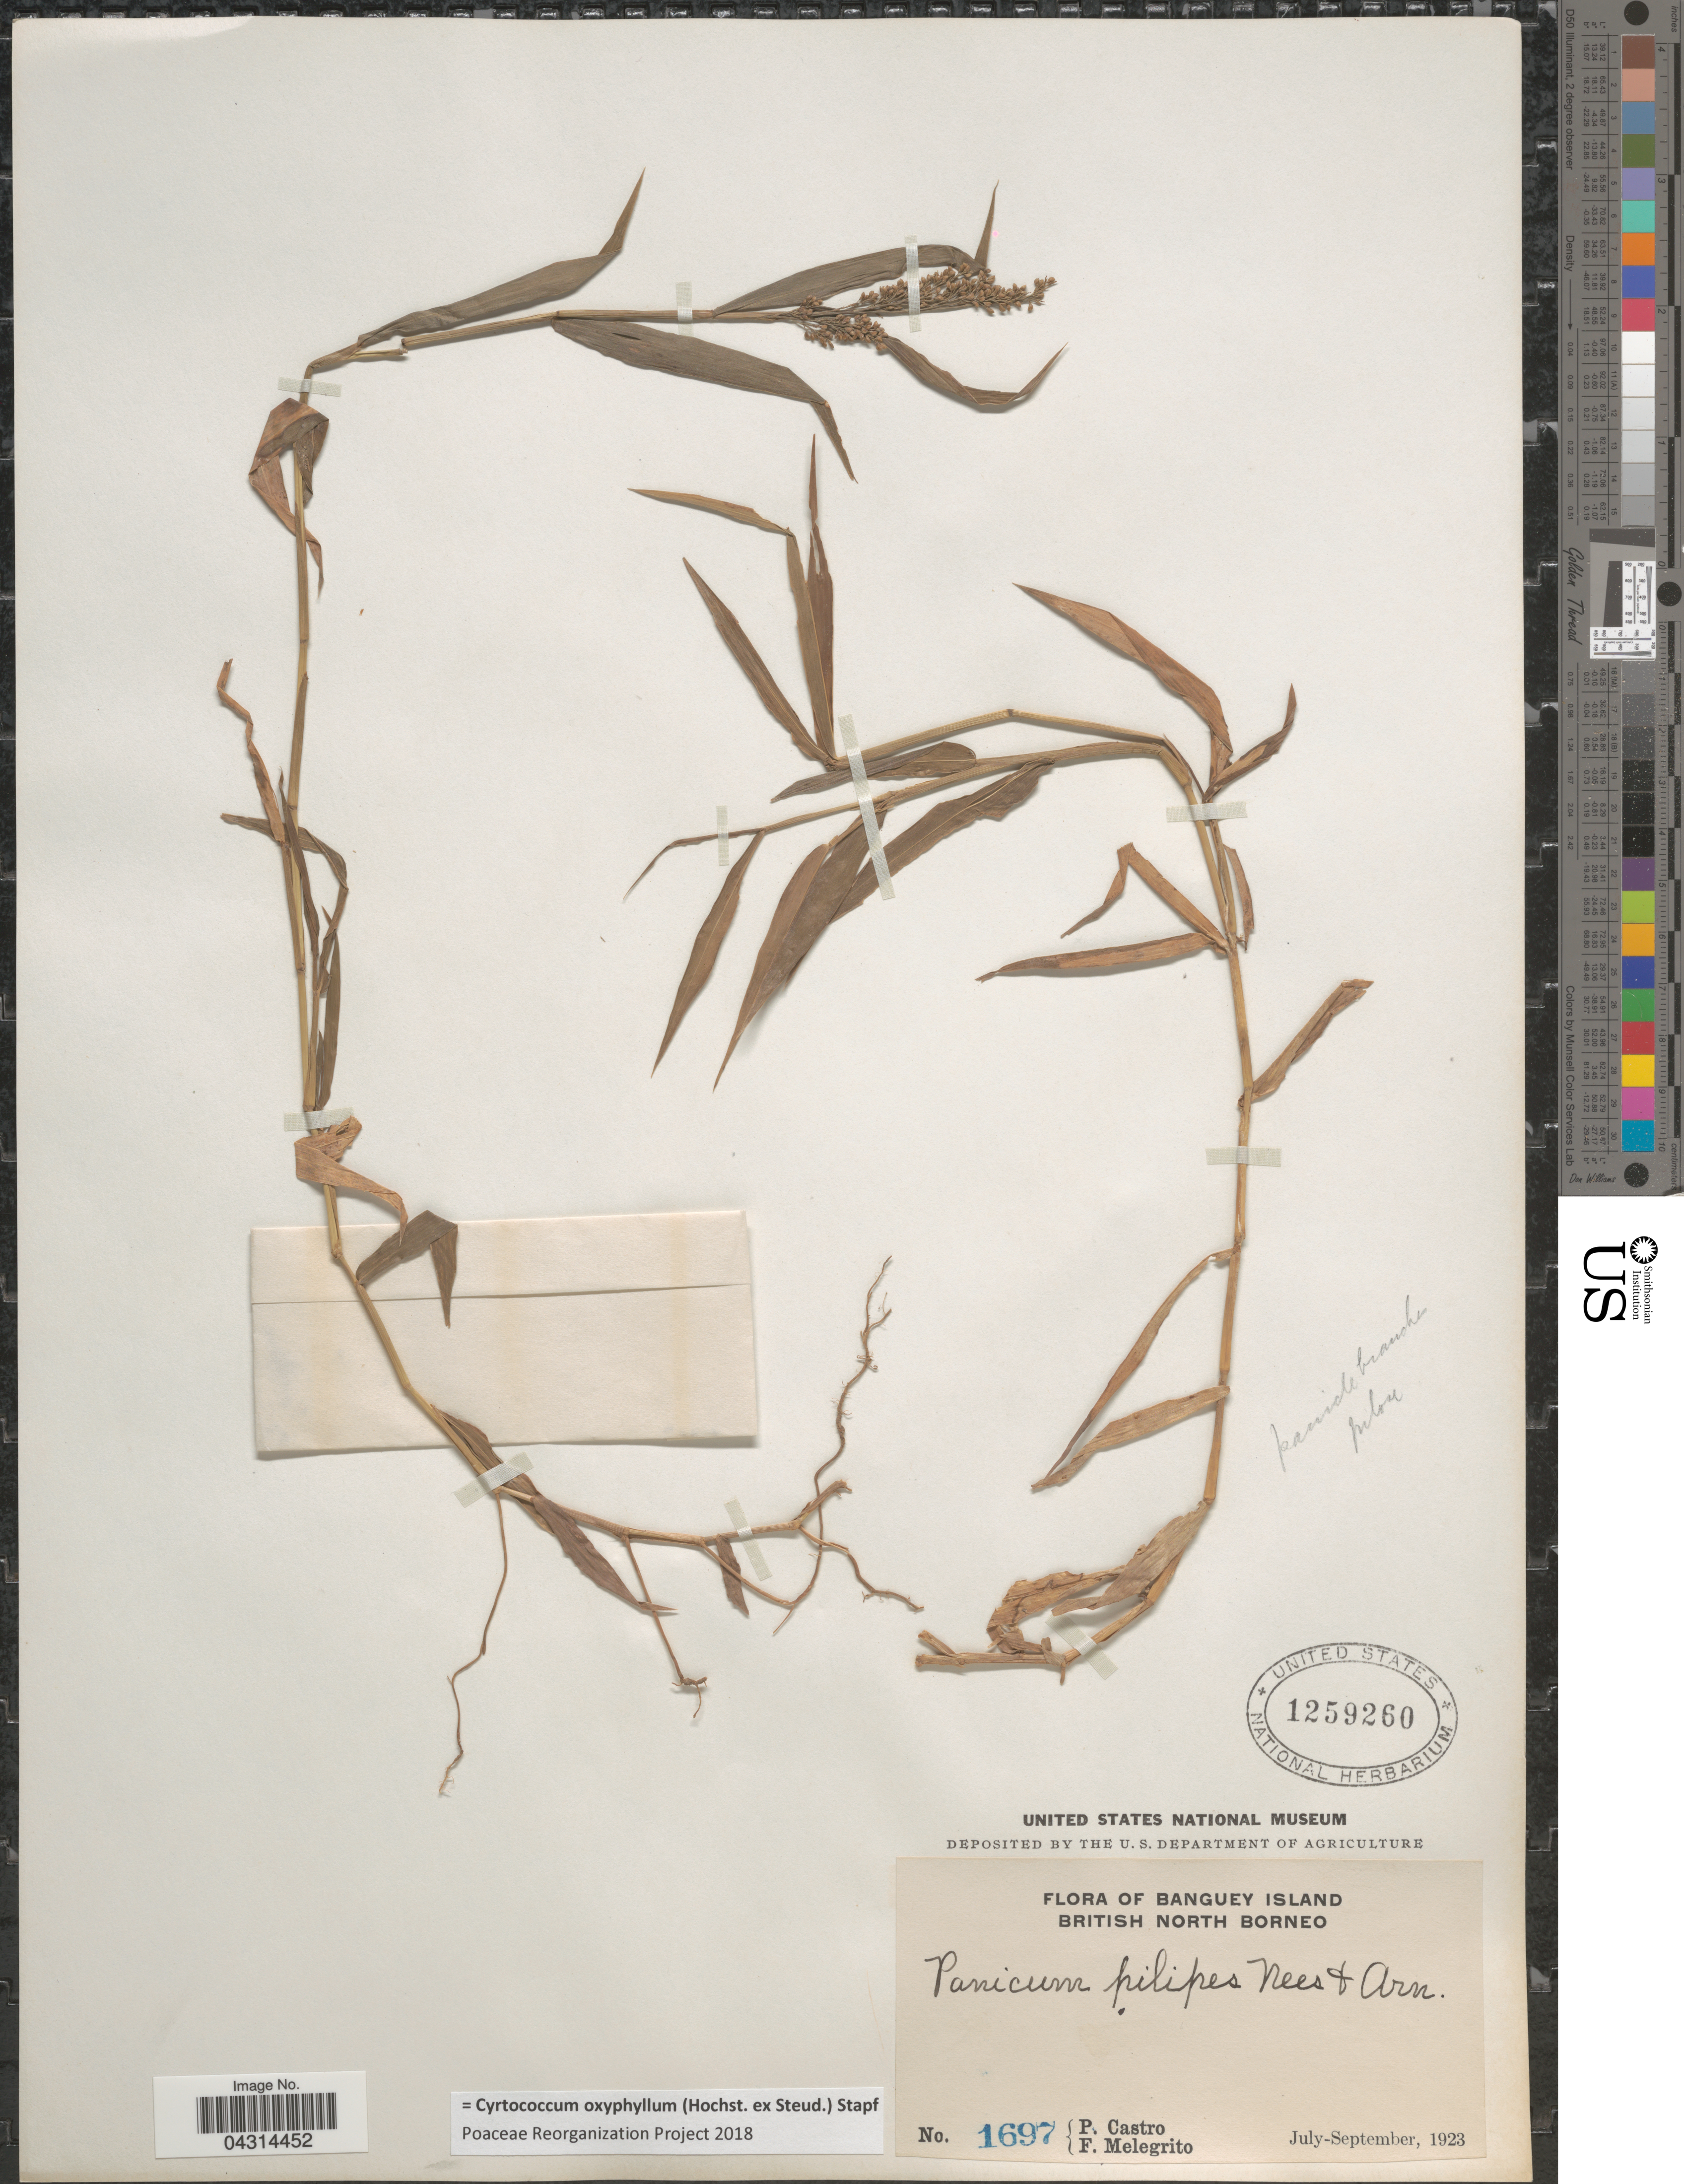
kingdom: Plantae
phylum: Tracheophyta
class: Liliopsida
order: Poales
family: Poaceae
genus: Cyrtococcum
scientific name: Cyrtococcum oxyphyllum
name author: (Steud.) Stapf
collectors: P. Castro & F. Melegrito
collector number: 1697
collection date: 1923-07/1923-09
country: Malaysia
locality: Banguey Island. British North Borneo.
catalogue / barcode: US 1259260